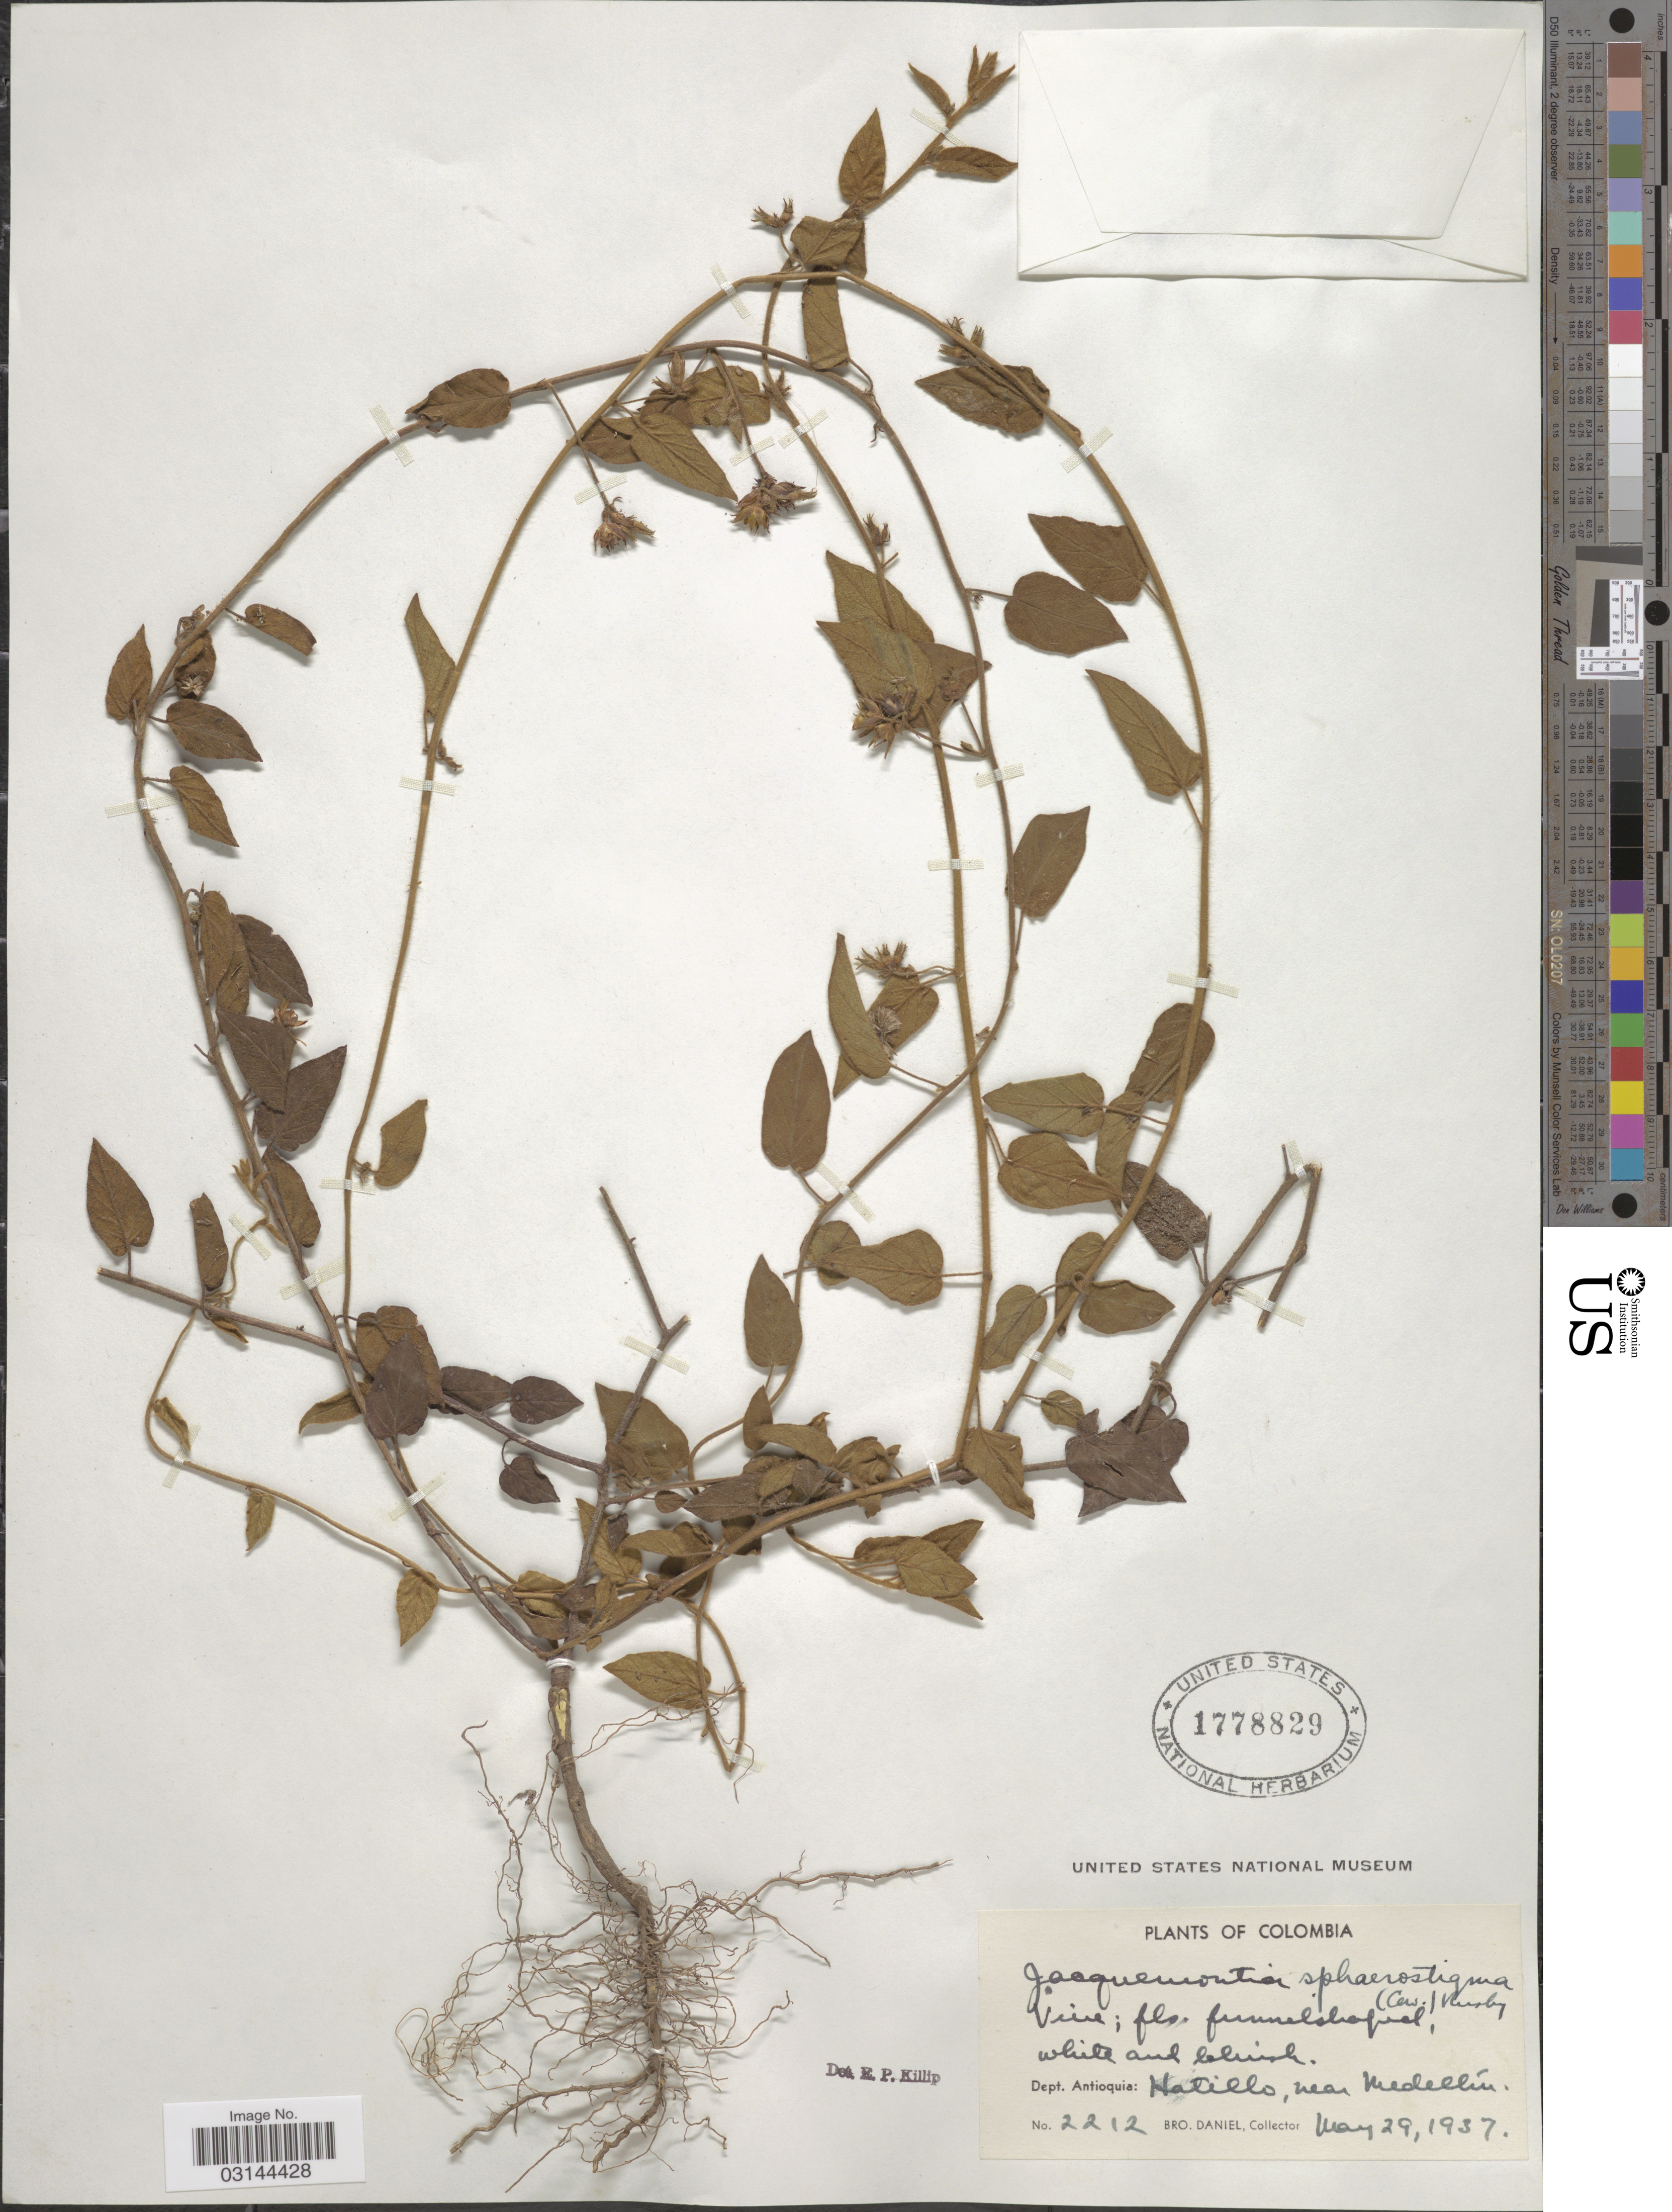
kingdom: Plantae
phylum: Tracheophyta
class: Magnoliopsida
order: Solanales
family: Convolvulaceae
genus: Jacquemontia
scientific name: Jacquemontia sphaerostigma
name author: (Cav.) Rusby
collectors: Bro. Daniel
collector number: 2212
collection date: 1937-05-29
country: Colombia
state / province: Antioquia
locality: Dept. Antioquia: Natillo, near Medellín.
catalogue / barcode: US 1778829